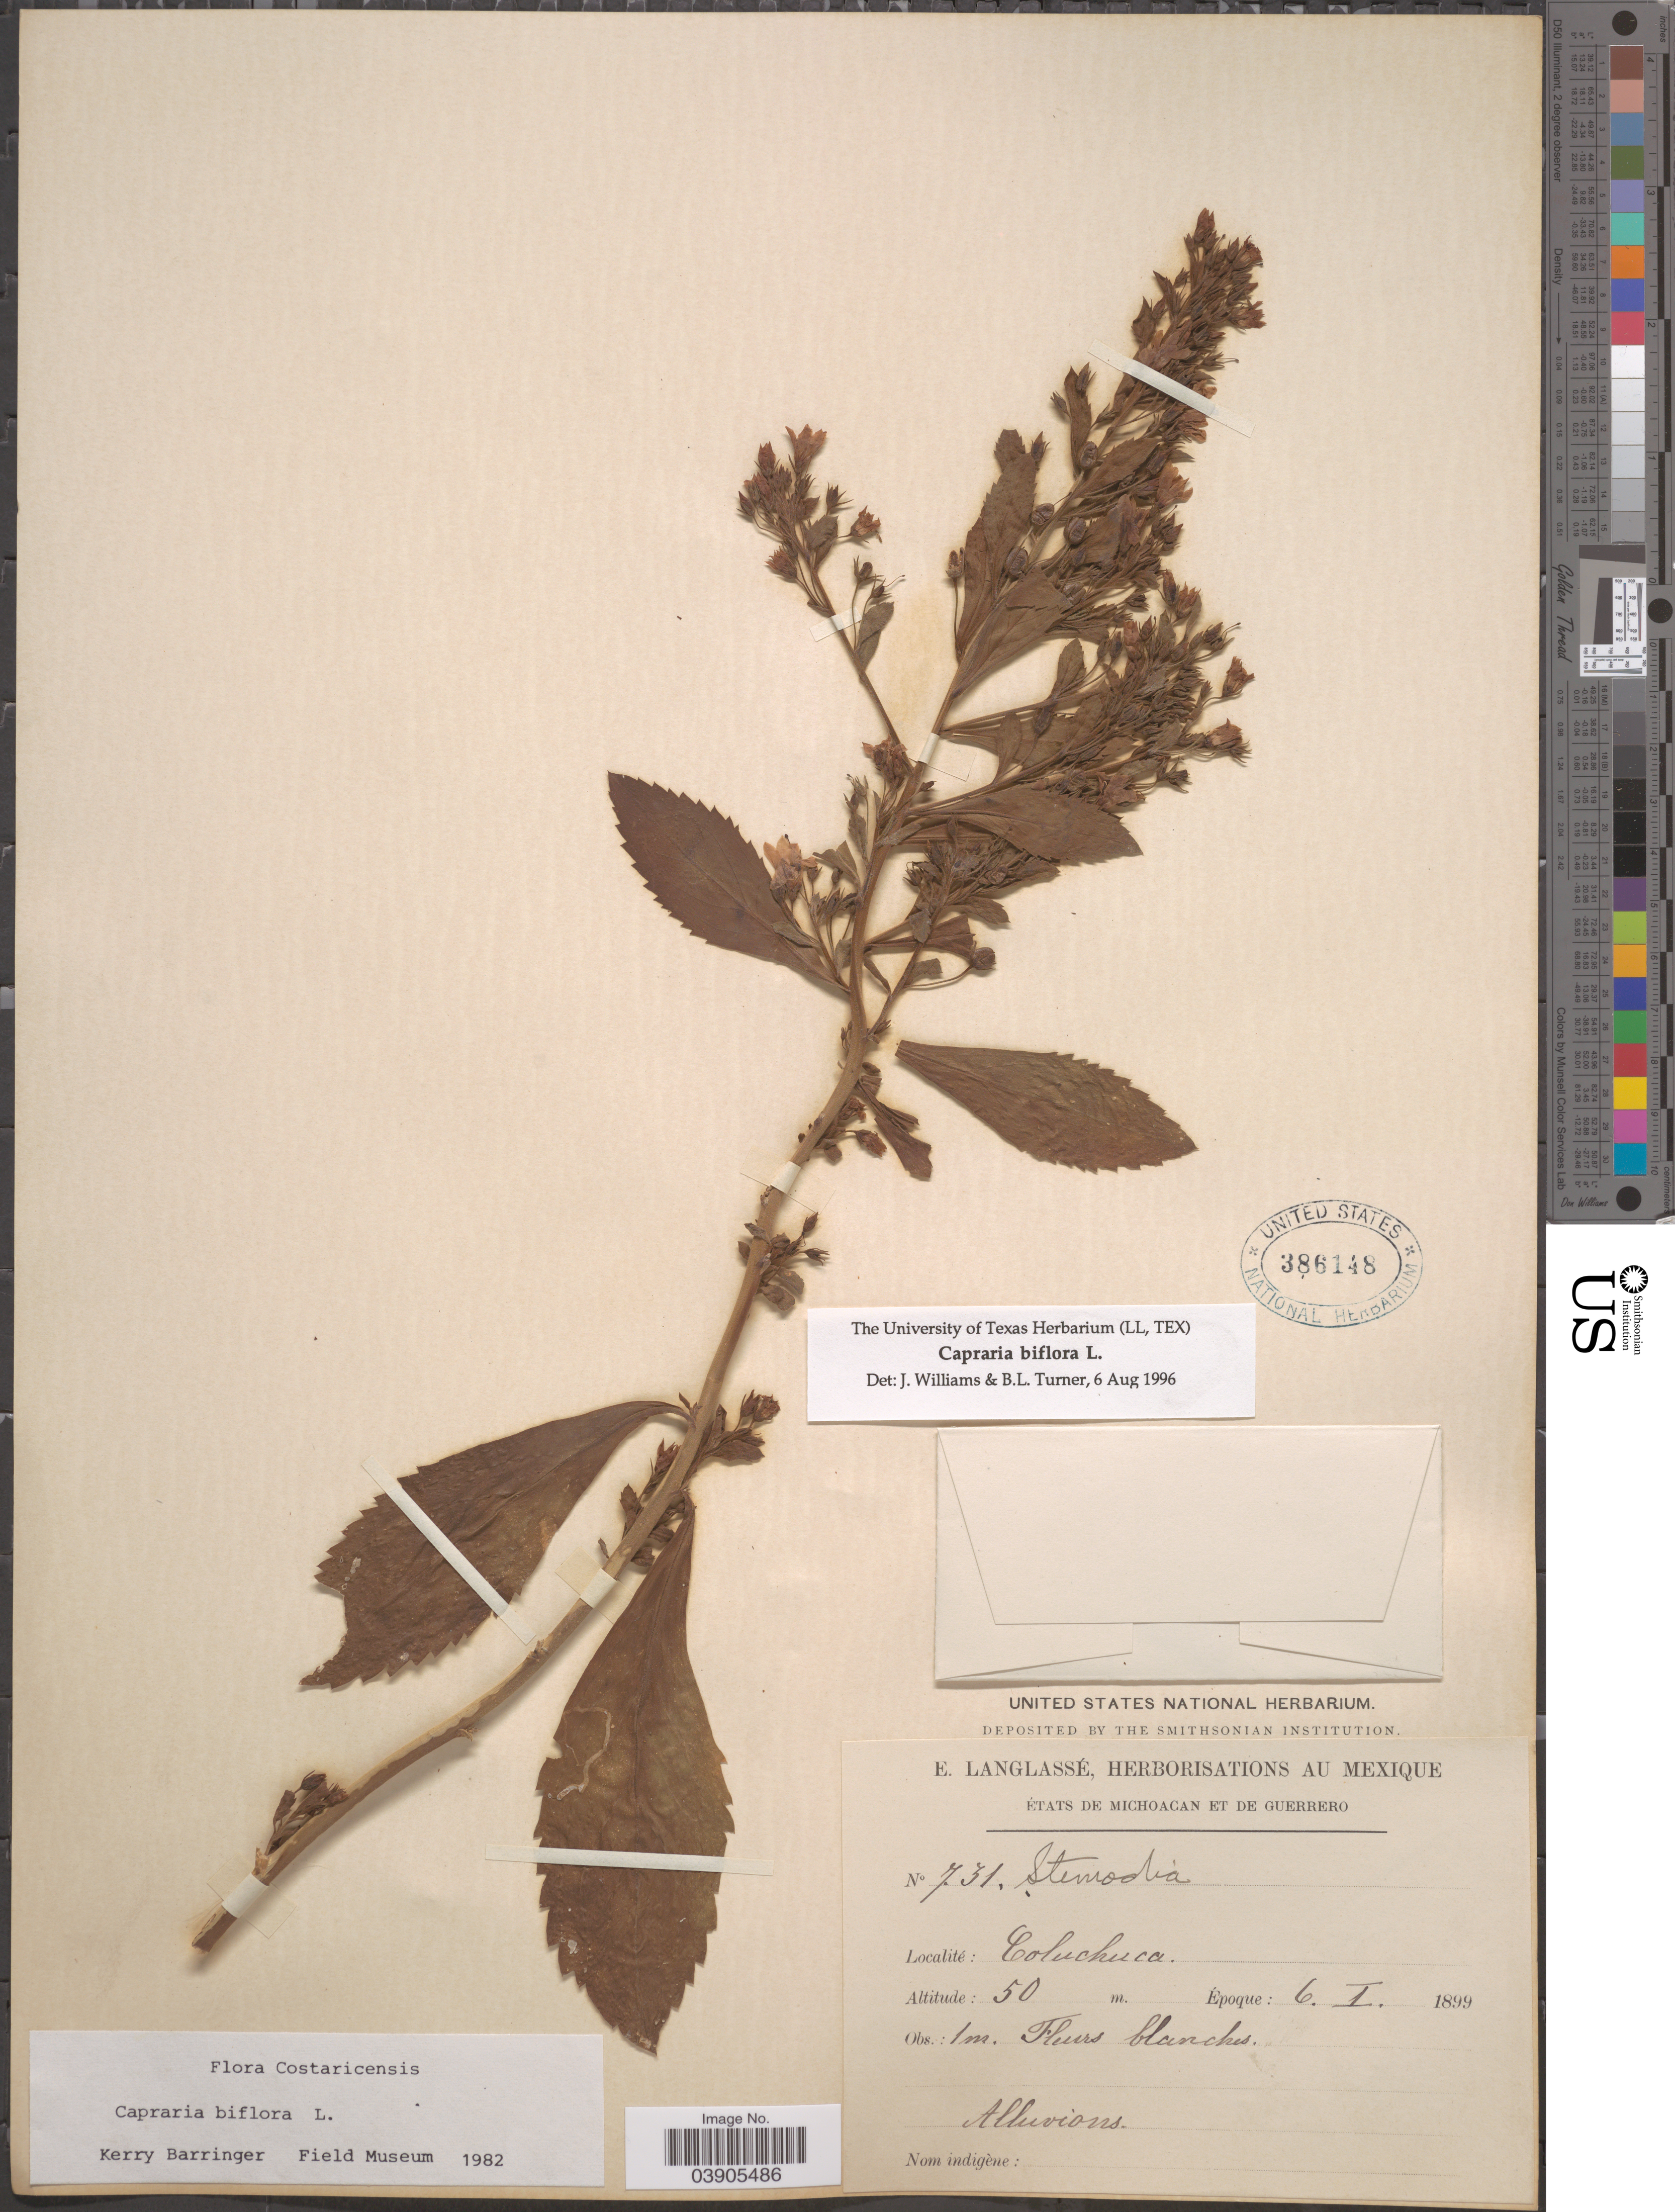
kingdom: Plantae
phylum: Tracheophyta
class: Magnoliopsida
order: Lamiales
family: Scrophulariaceae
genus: Capraria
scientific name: Capraria biflora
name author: L.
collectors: E. Langlassé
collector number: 731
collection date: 1899-01-06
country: Mexico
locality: États de Michoacan et de Guerrero. Coluchuca.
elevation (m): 50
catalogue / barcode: US 386148